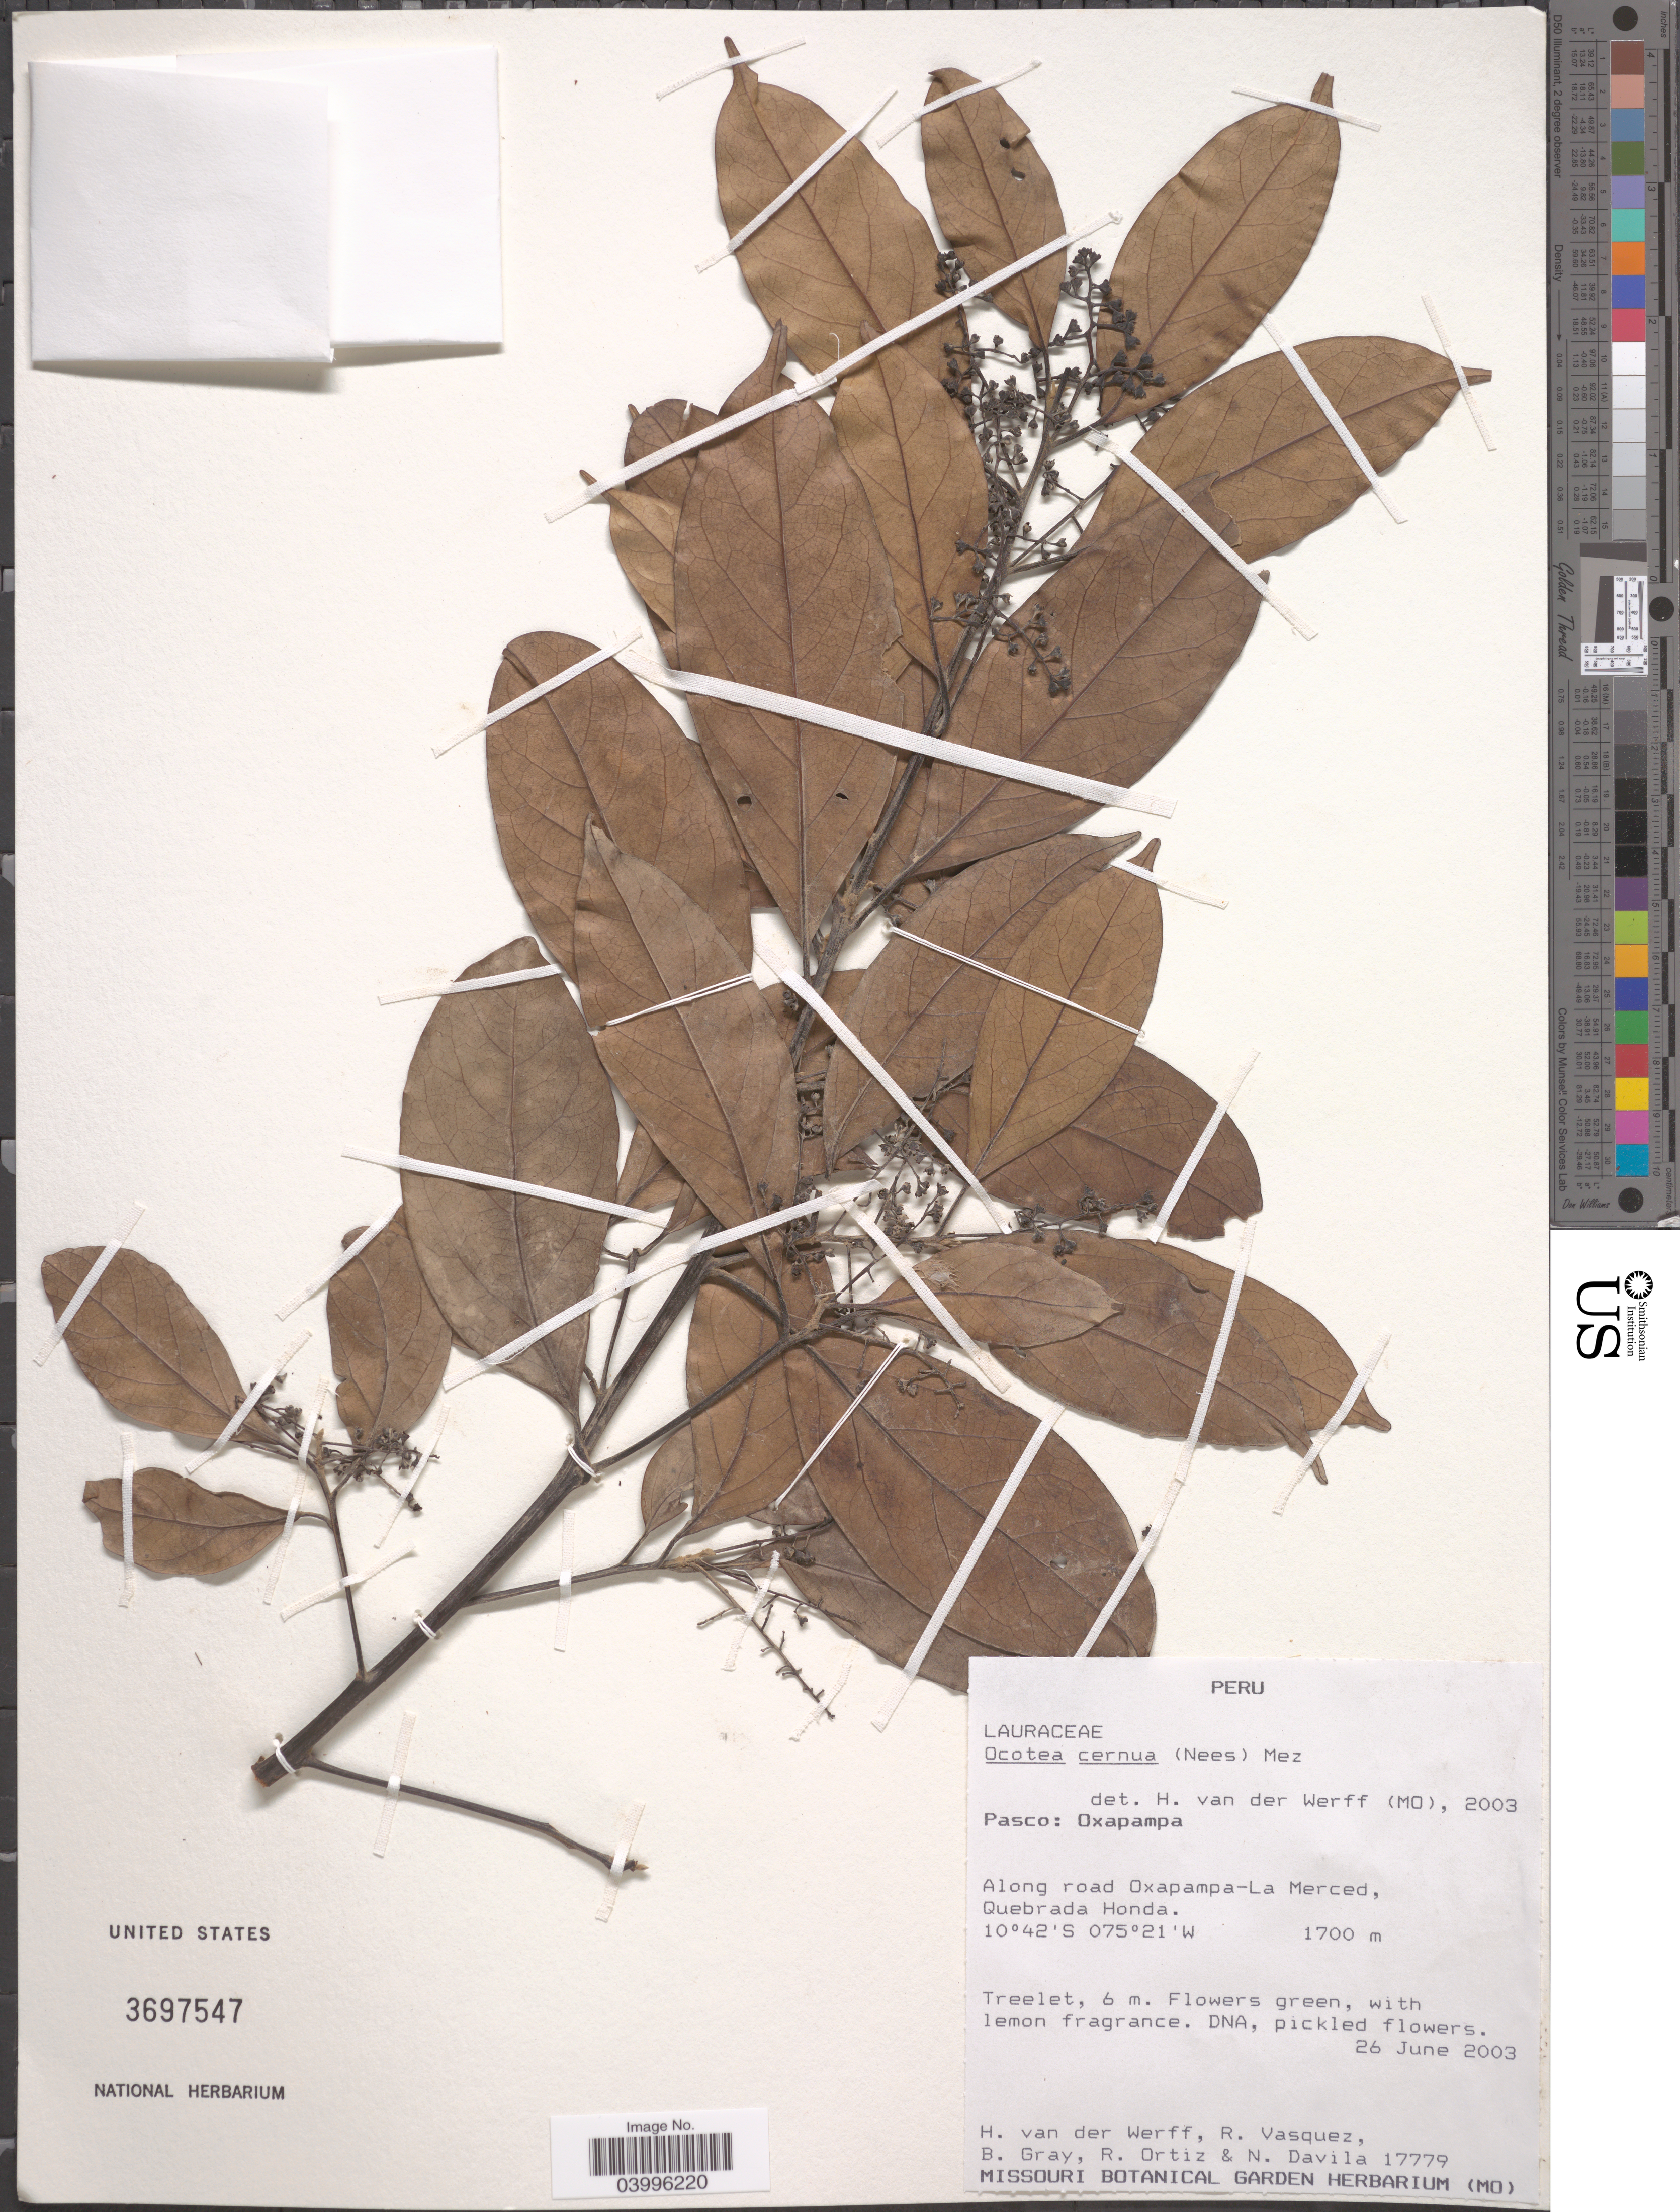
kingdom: Plantae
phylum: Tracheophyta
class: Magnoliopsida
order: Laurales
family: Lauraceae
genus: Ocotea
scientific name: Ocotea cernua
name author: (Nees) Mez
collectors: H. van der Werff, R. Vasquez, B. Gray, R. Ortiz & N. Dávila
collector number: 17779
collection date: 2003-06-26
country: Peru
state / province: Pasco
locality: Oxapampa. Along road Oxapampa-La Merced, Quebrada Honda.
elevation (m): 1700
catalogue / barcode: US 3697547